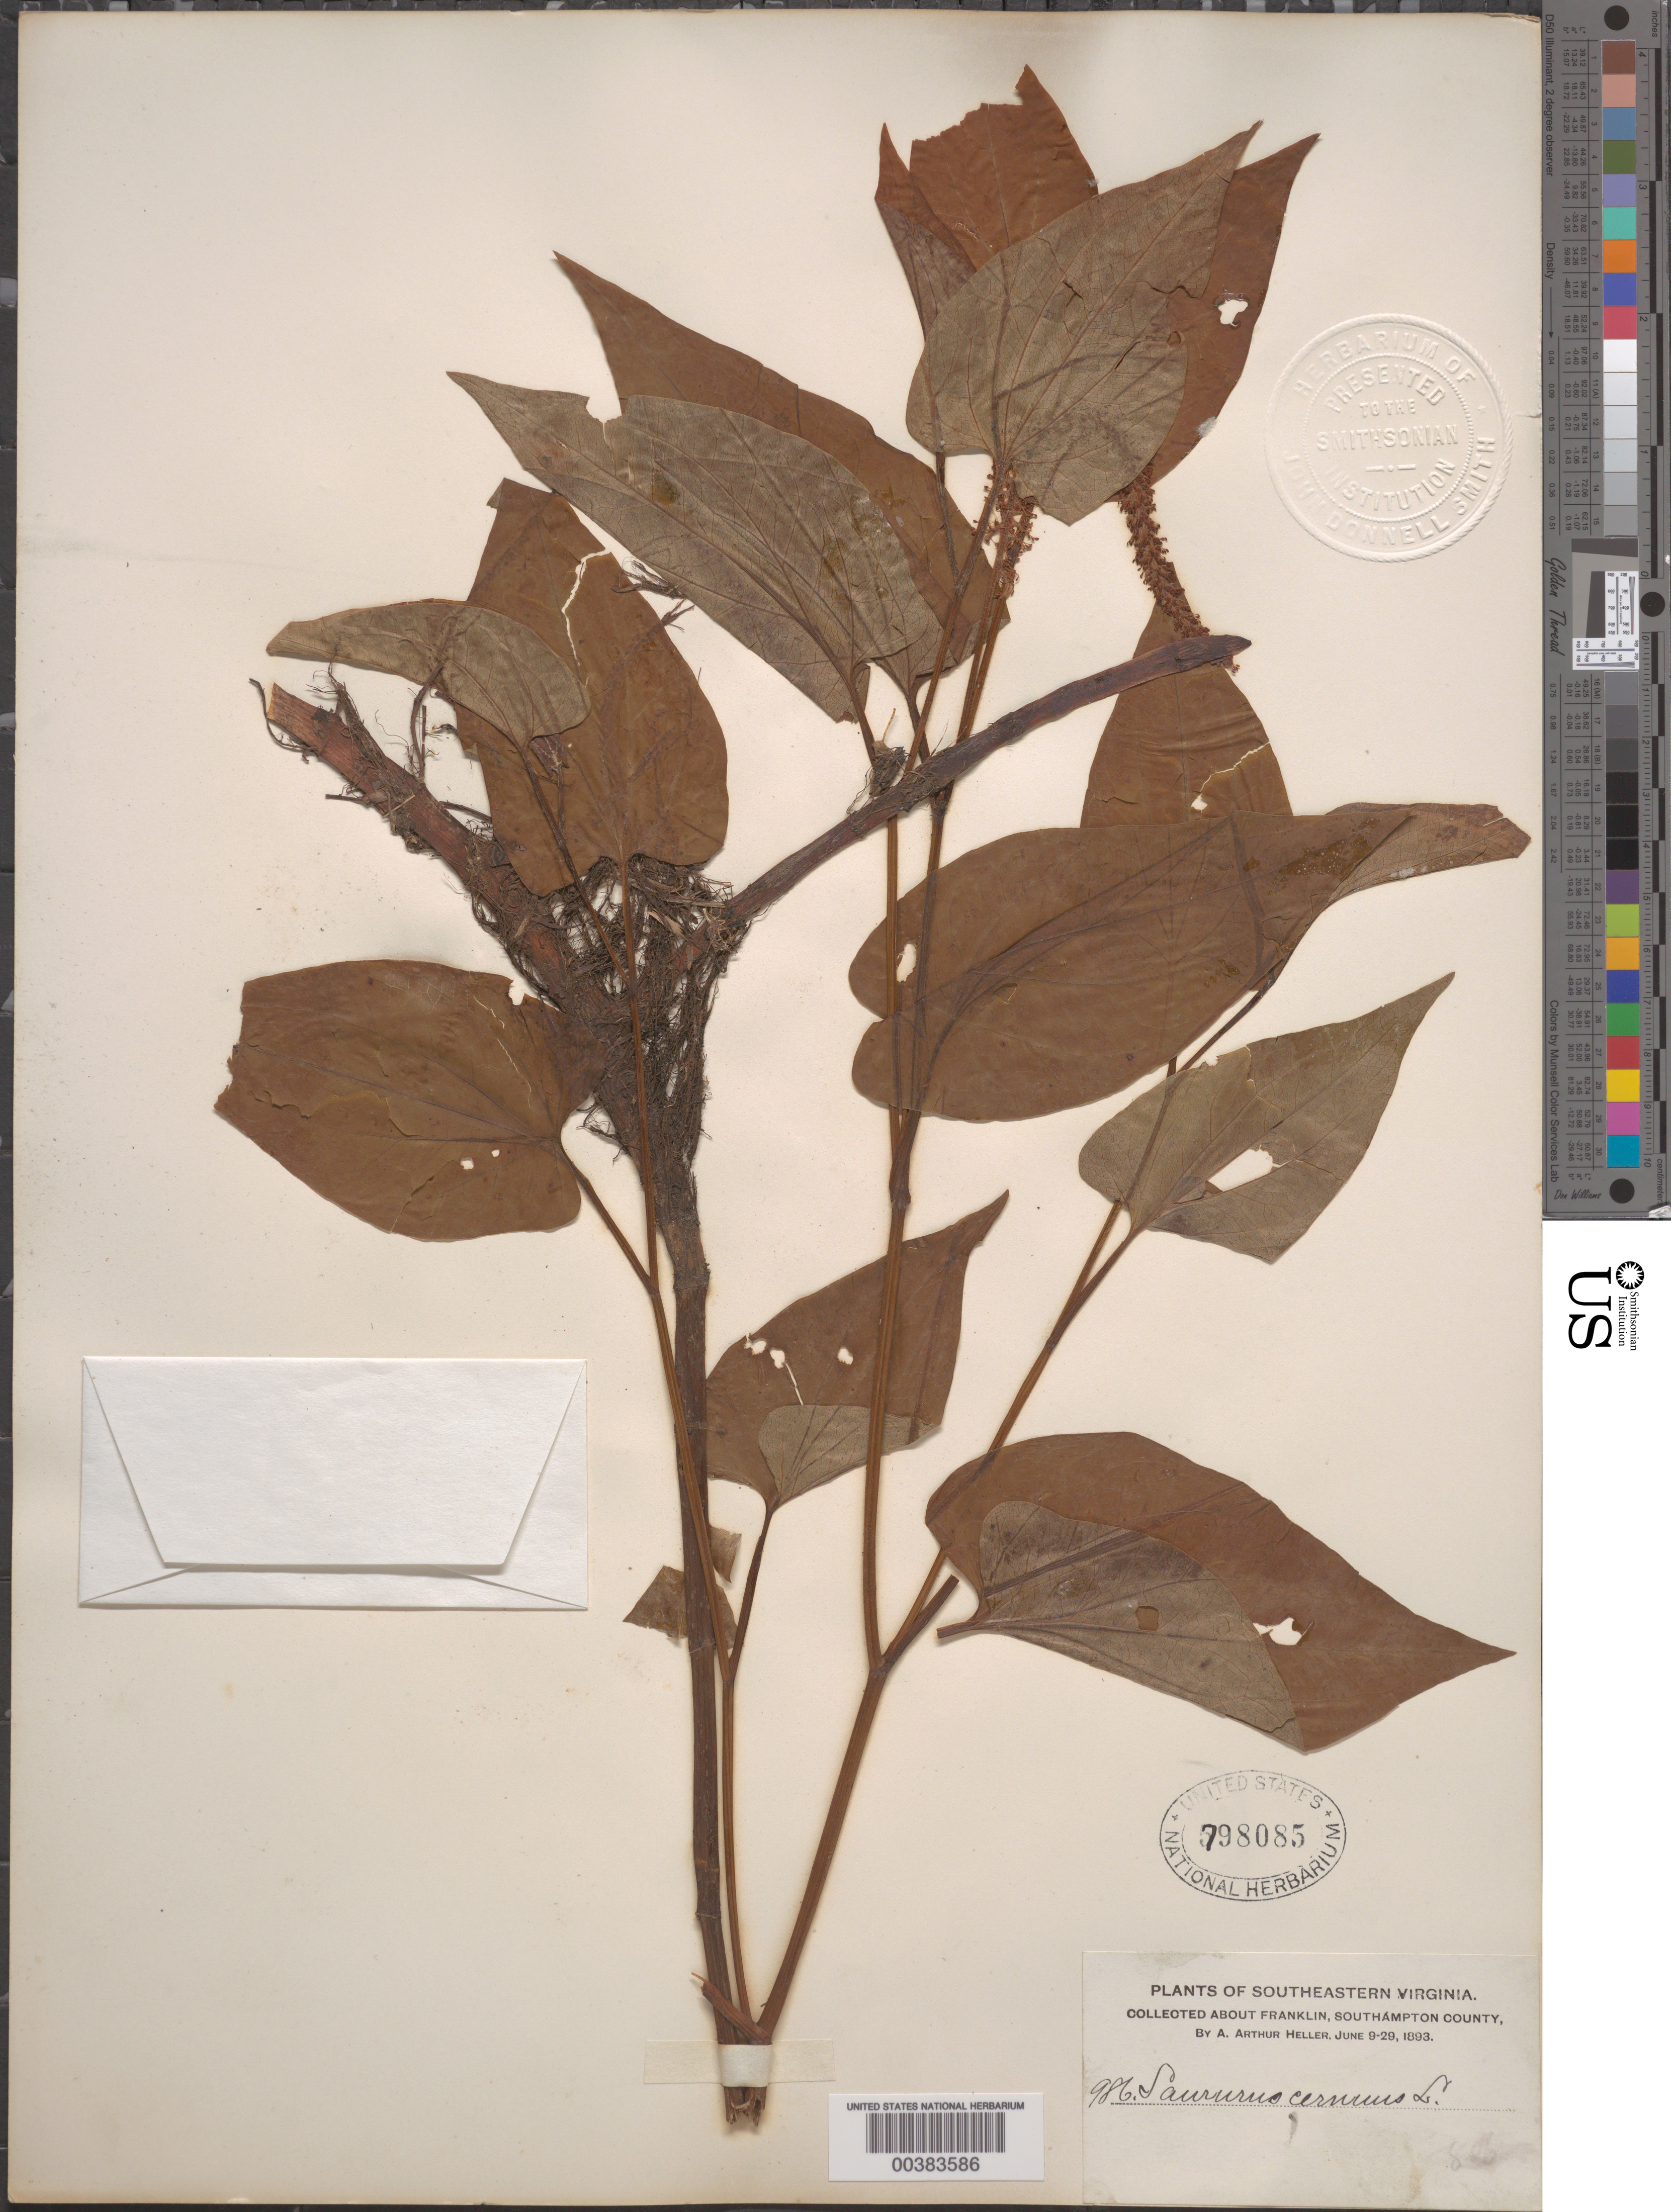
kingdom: Plantae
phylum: Tracheophyta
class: Magnoliopsida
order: Piperales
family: Saururaceae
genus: Saururus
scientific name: Saururus cernuus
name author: L.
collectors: A. A. Heller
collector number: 986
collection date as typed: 09 Jun 1893 to 29 Jun 1893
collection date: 1893-06-09/1893-06-29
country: United States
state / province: Virginia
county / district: Southampton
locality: Near franklin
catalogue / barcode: US 798085